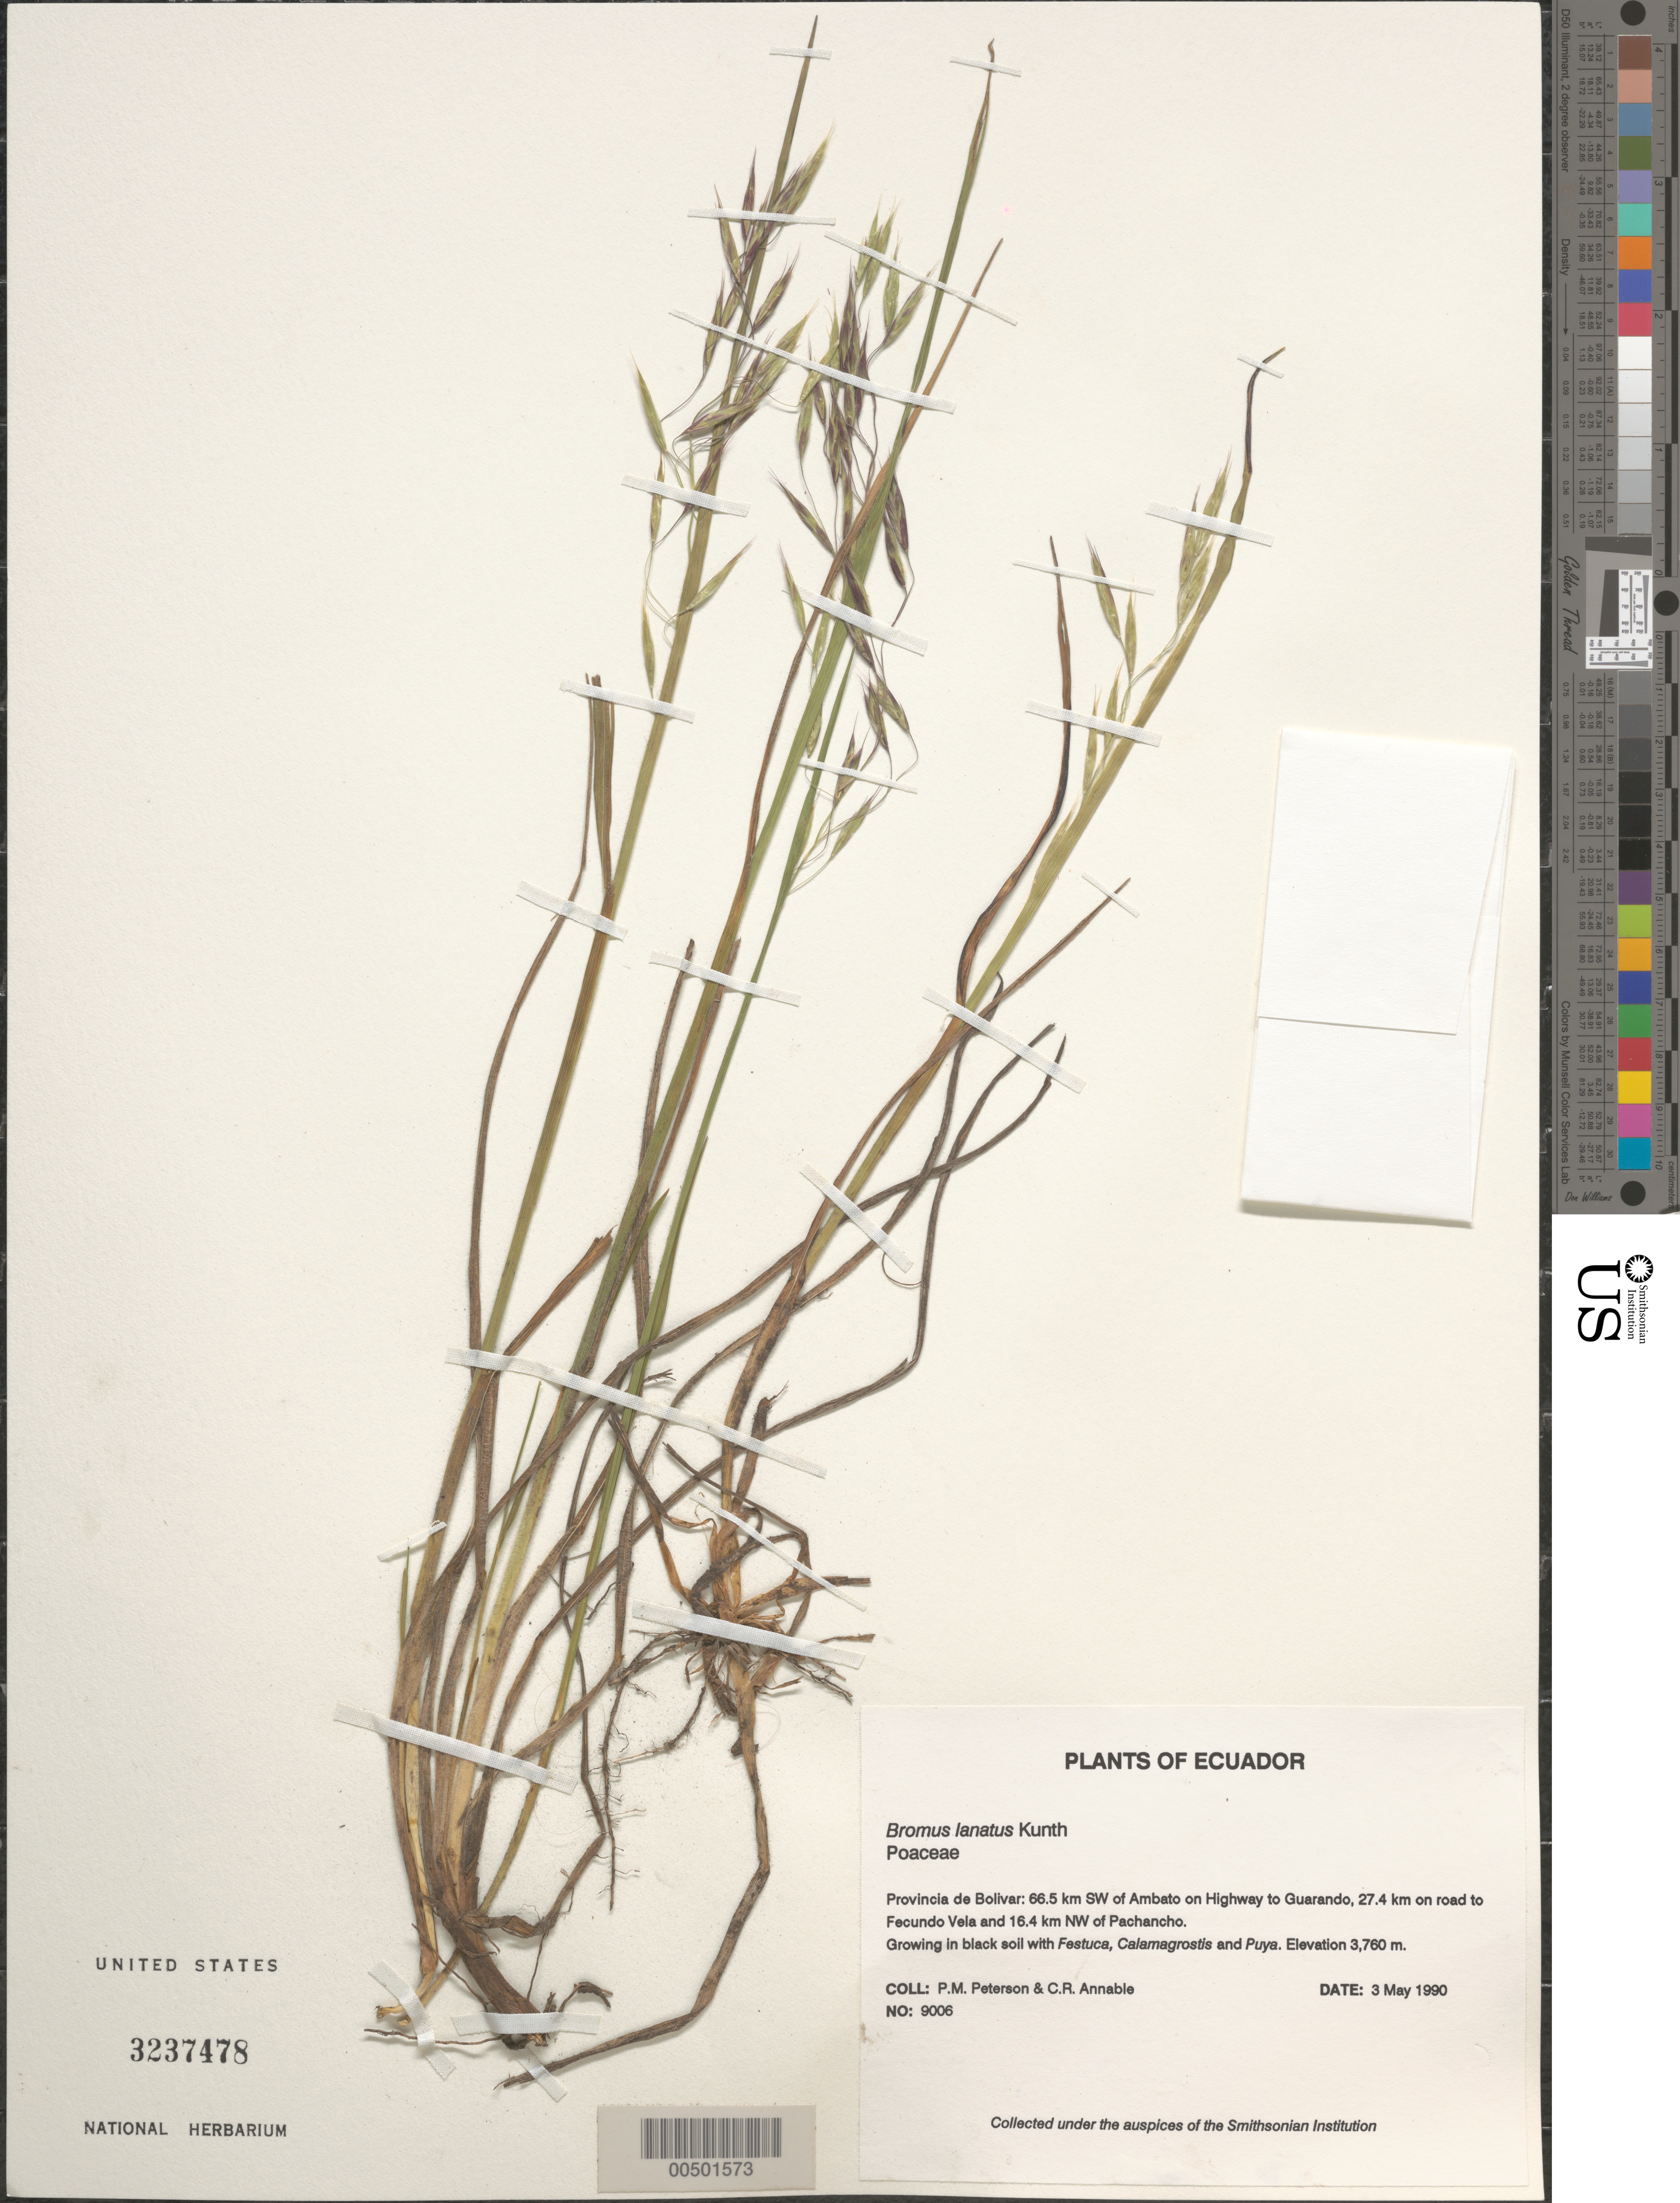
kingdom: Plantae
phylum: Tracheophyta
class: Liliopsida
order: Poales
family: Poaceae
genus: Bromus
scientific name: Bromus lanatus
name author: Kunth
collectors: P. M. Peterson & C. R. Annable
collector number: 09006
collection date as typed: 03 May 1990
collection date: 1990-05-03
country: Ecuador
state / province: Bolívar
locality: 66.5 km SW of Ambato on Highway to Guarando, 27.4 km on road to Fecundo Vela and 16.4 km NW of Pachancho.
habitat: Growing in black soil with Festuca, Calamagrostis and Puya.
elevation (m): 3760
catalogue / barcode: US 3237478